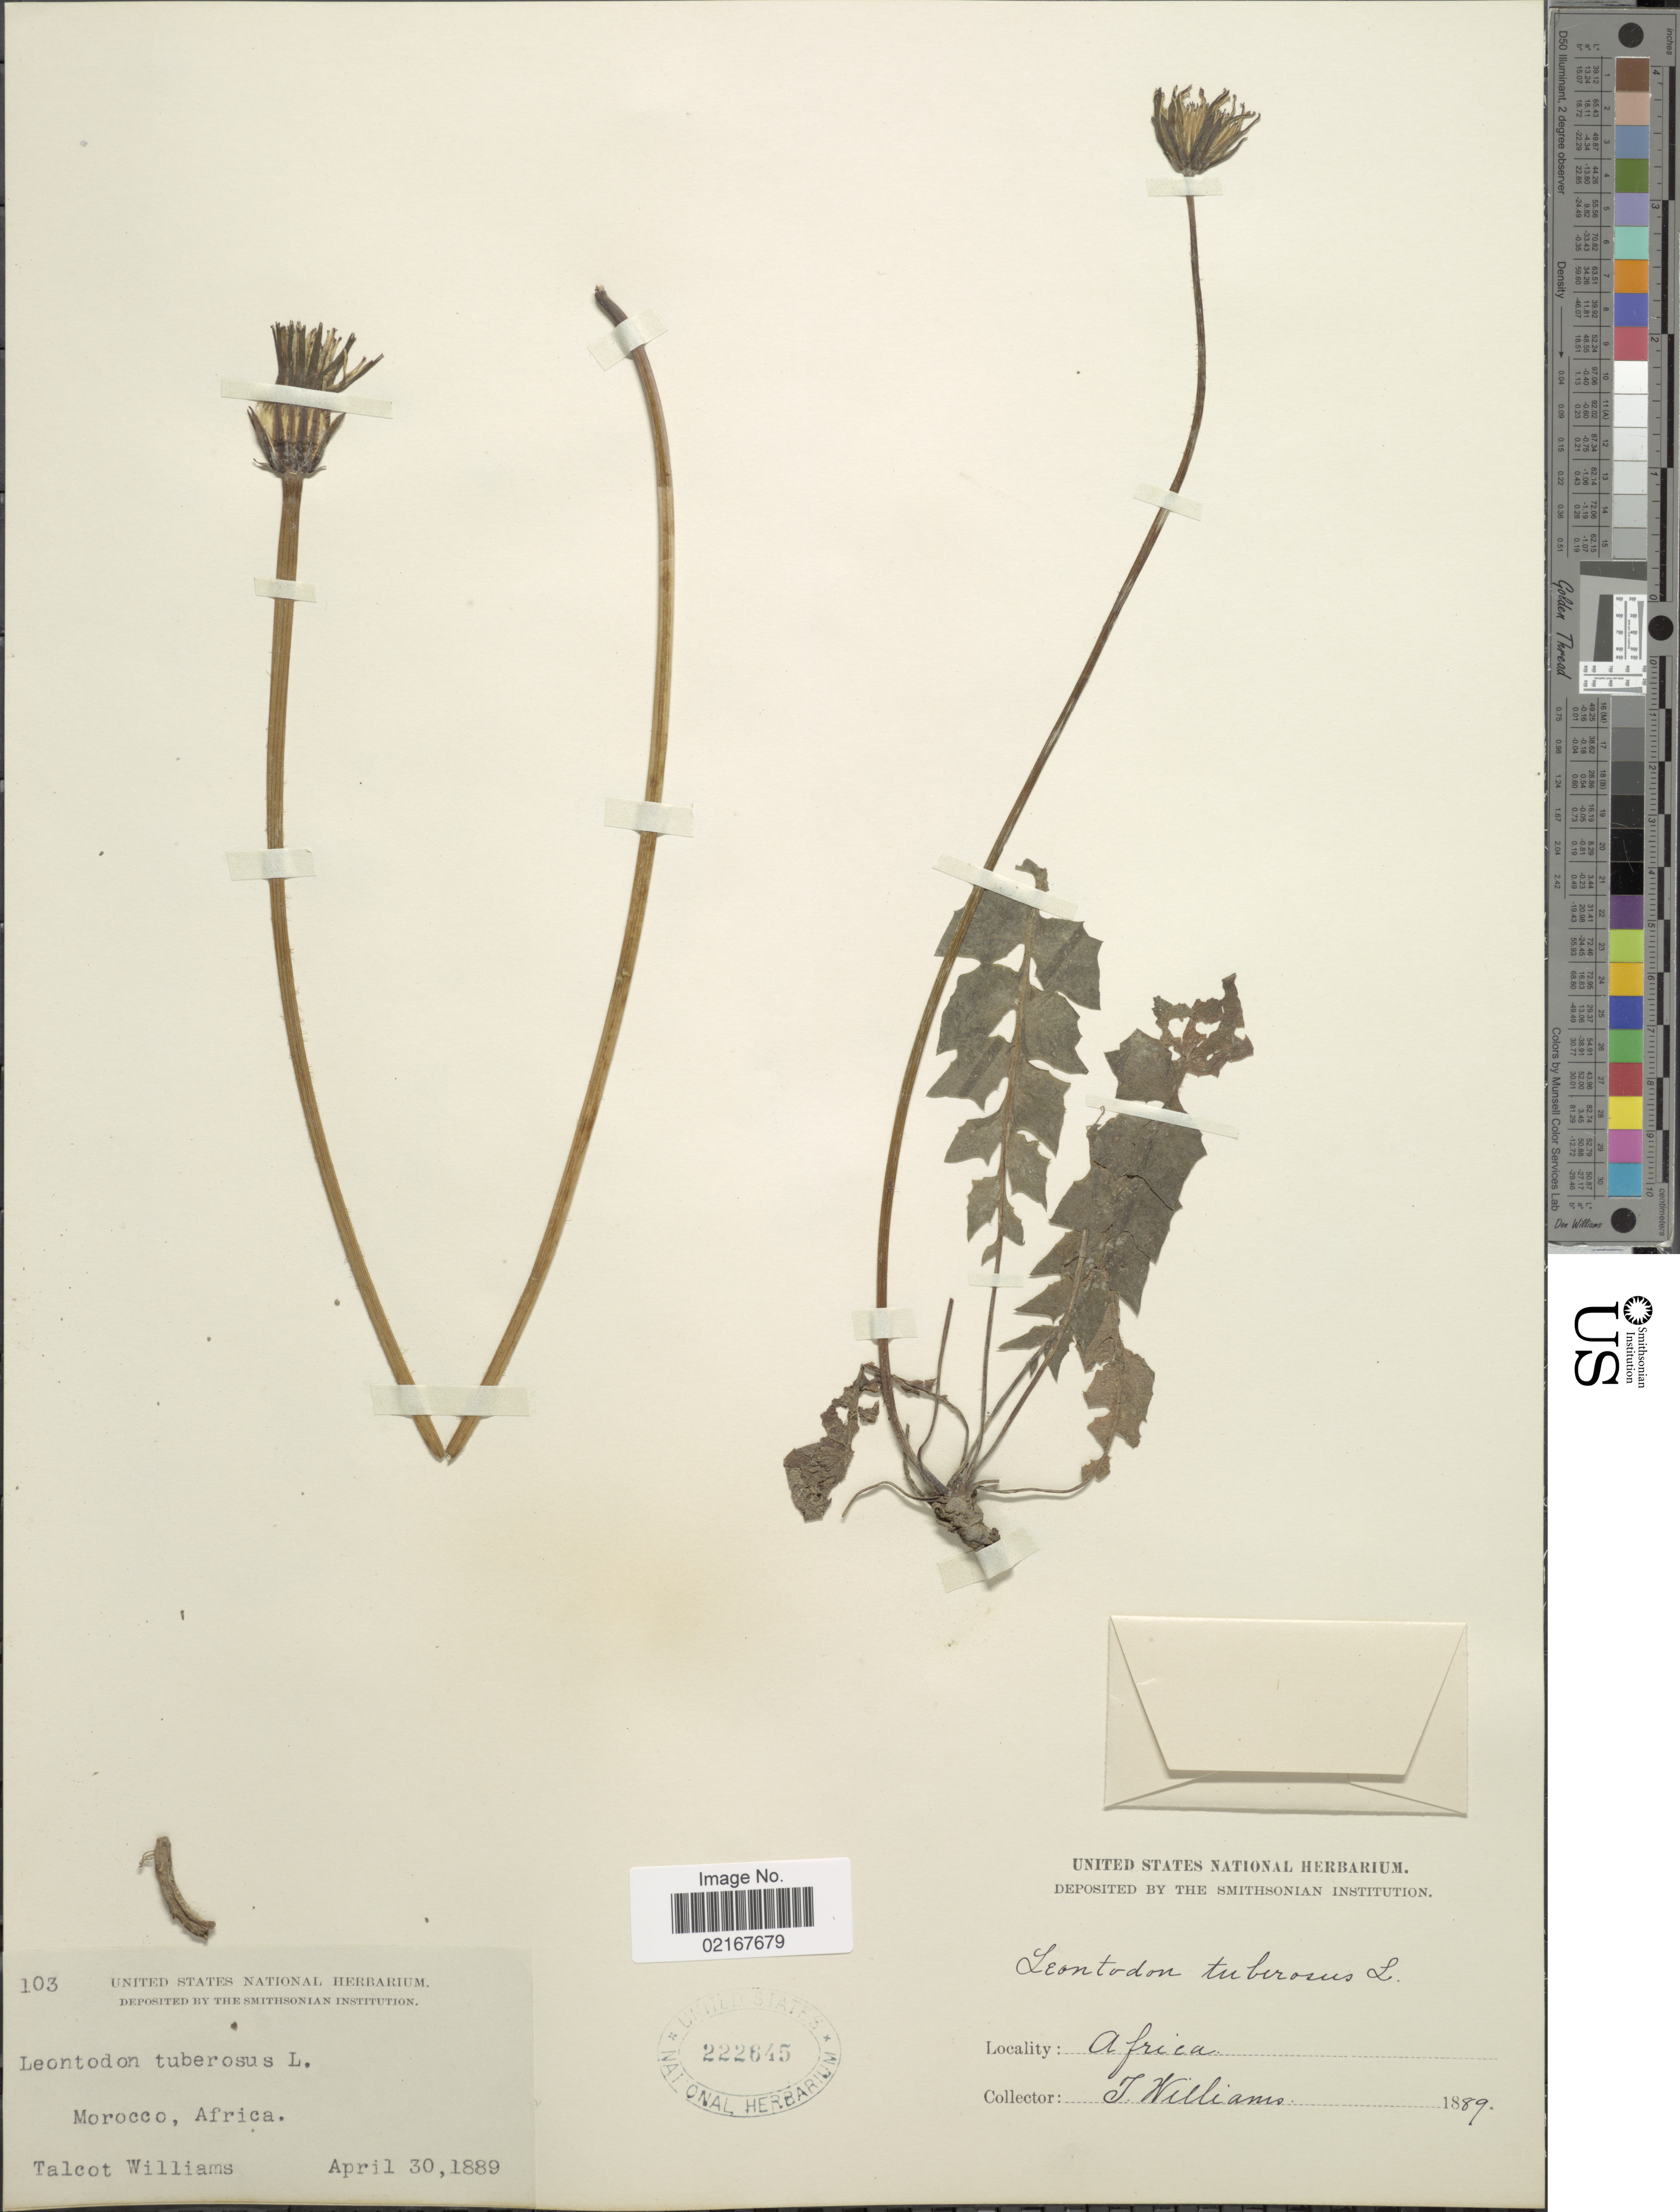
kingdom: Plantae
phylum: Tracheophyta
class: Magnoliopsida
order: Asterales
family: Asteraceae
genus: Leontodon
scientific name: Leontodon tuberosus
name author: L.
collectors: T. Williams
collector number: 103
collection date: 1889-04-30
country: Morocco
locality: Africa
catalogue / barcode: US 222645